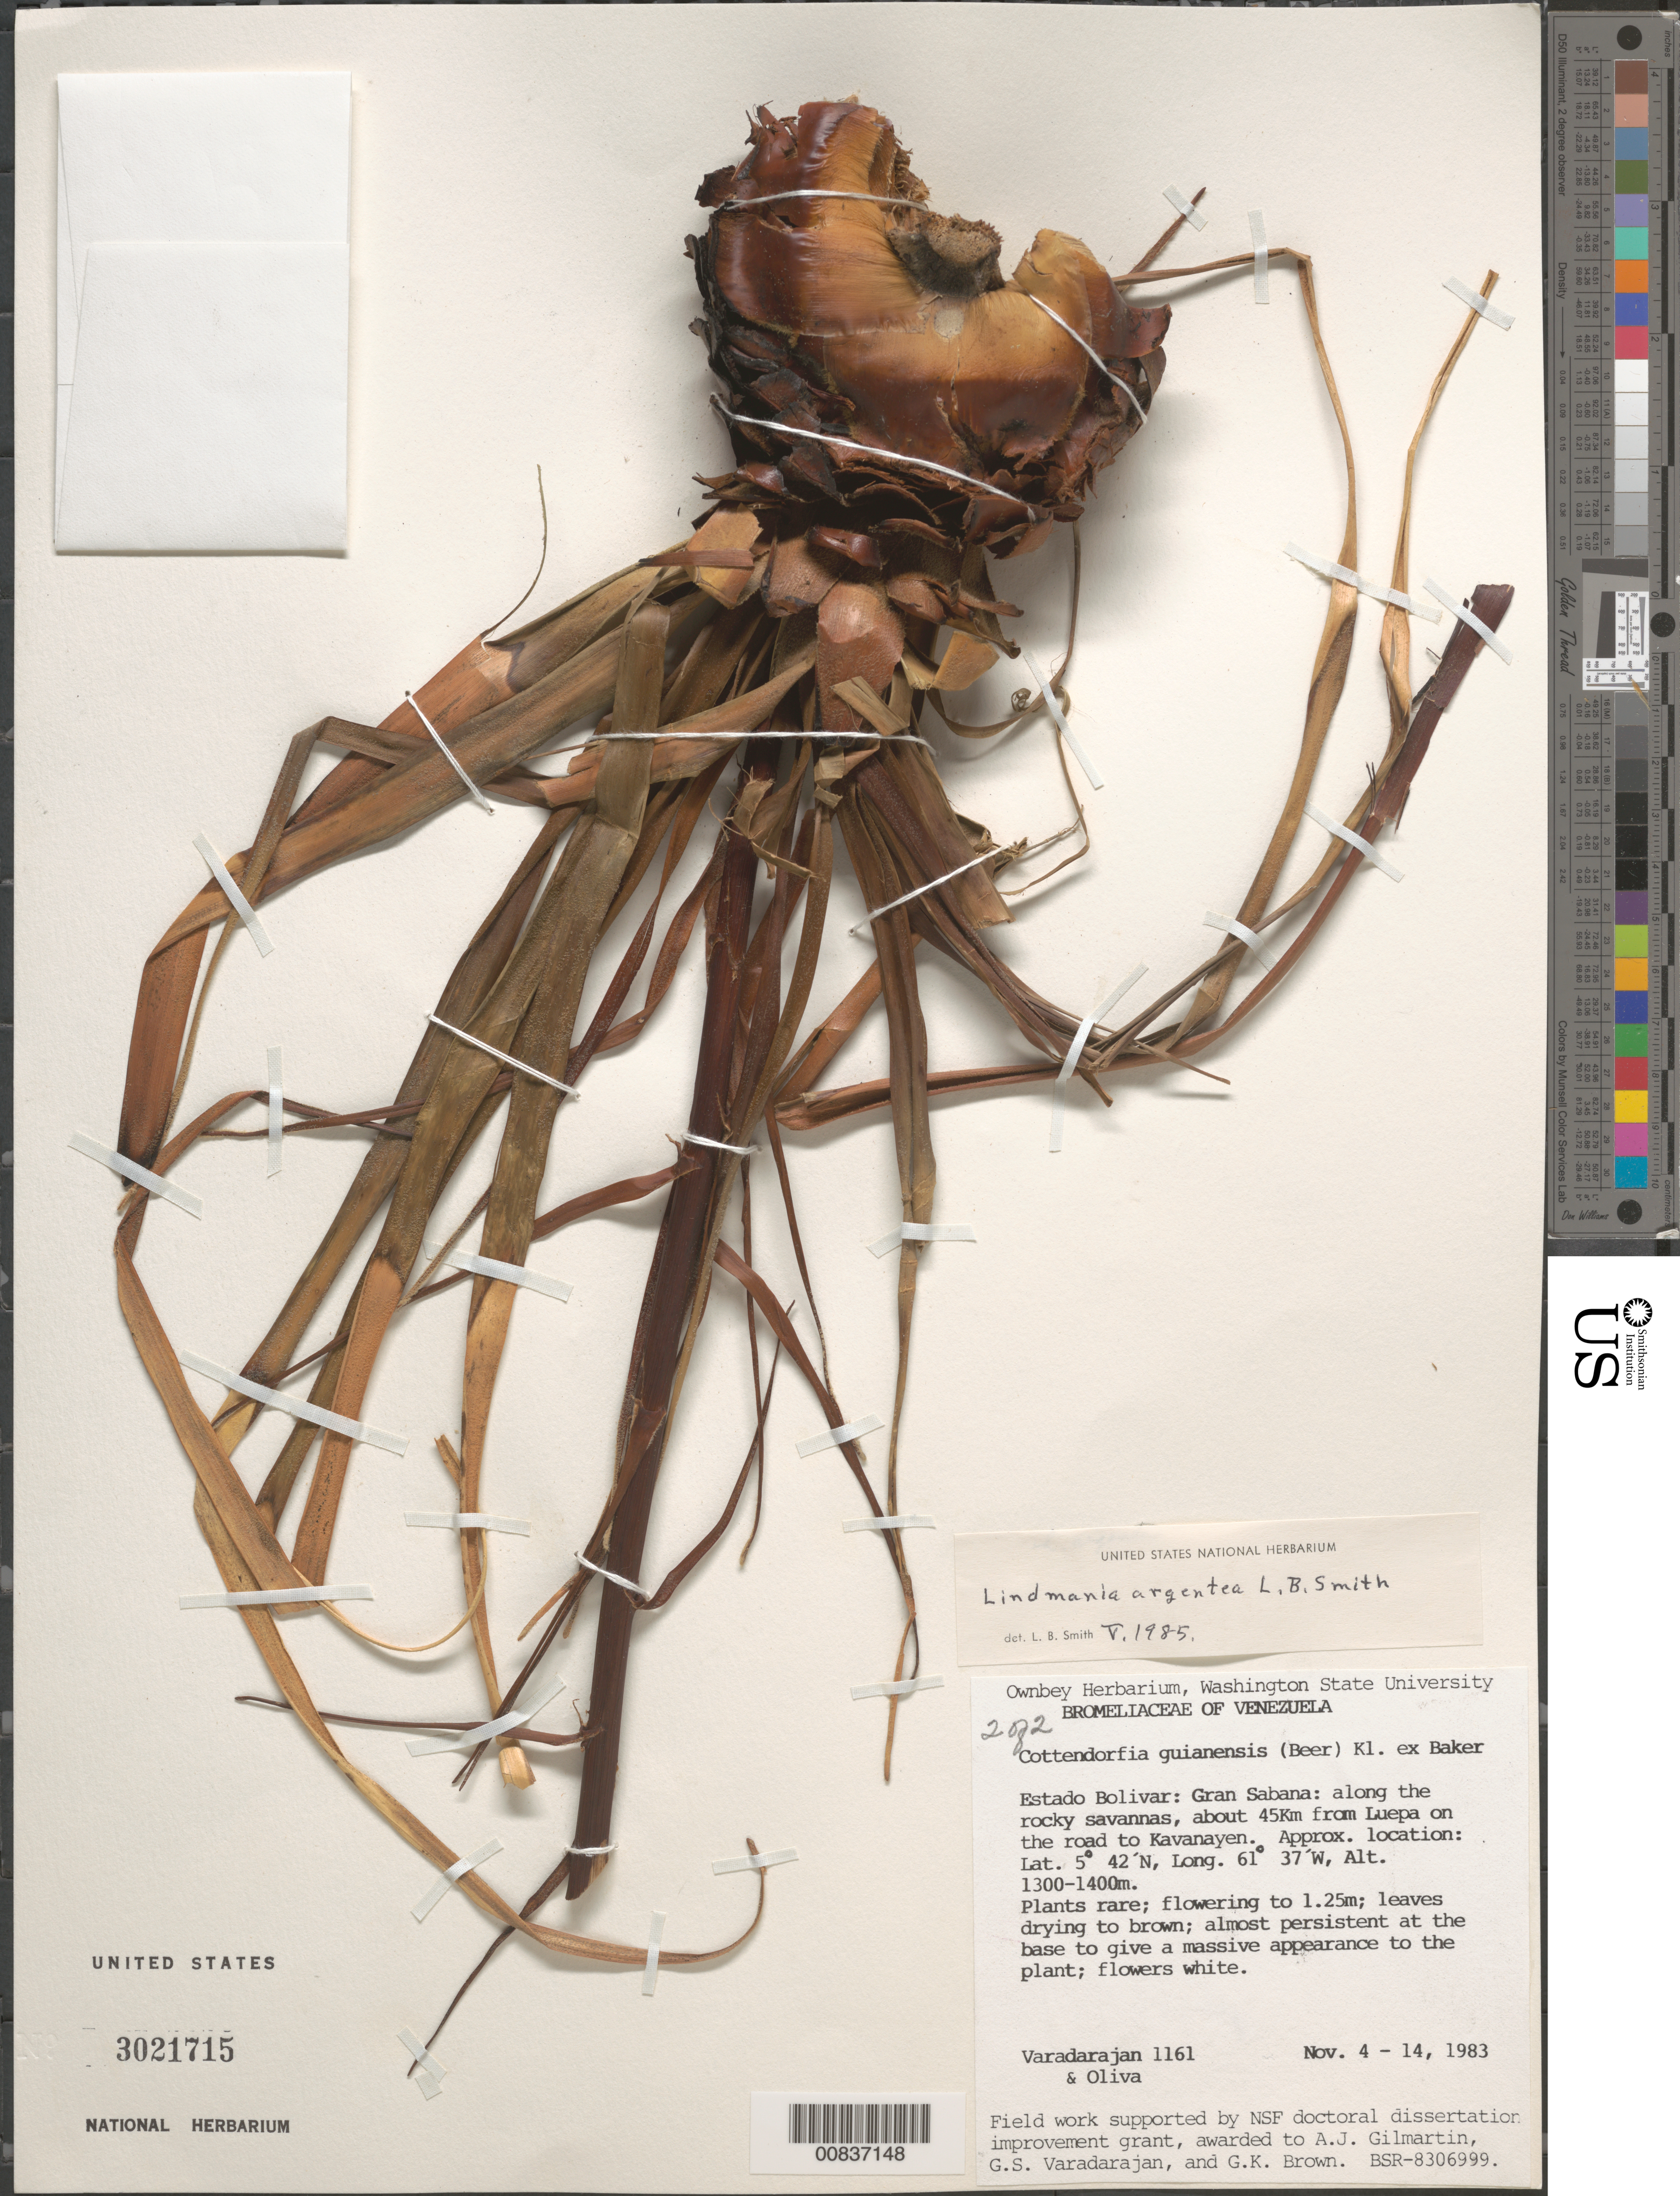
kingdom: Plantae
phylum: Tracheophyta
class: Liliopsida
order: Poales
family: Bromeliaceae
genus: Lindmania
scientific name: Lindmania argentea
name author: L.B. Sm.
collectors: Varadarajan, -- & -. Oliva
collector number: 1161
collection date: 1983-11-04/1983-11-14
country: Venezuela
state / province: Bolivar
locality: Gran Sabana: along the rocky savannas, about 45Km from Luepa on the road to Kavanayen.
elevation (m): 1300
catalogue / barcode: US 3021715